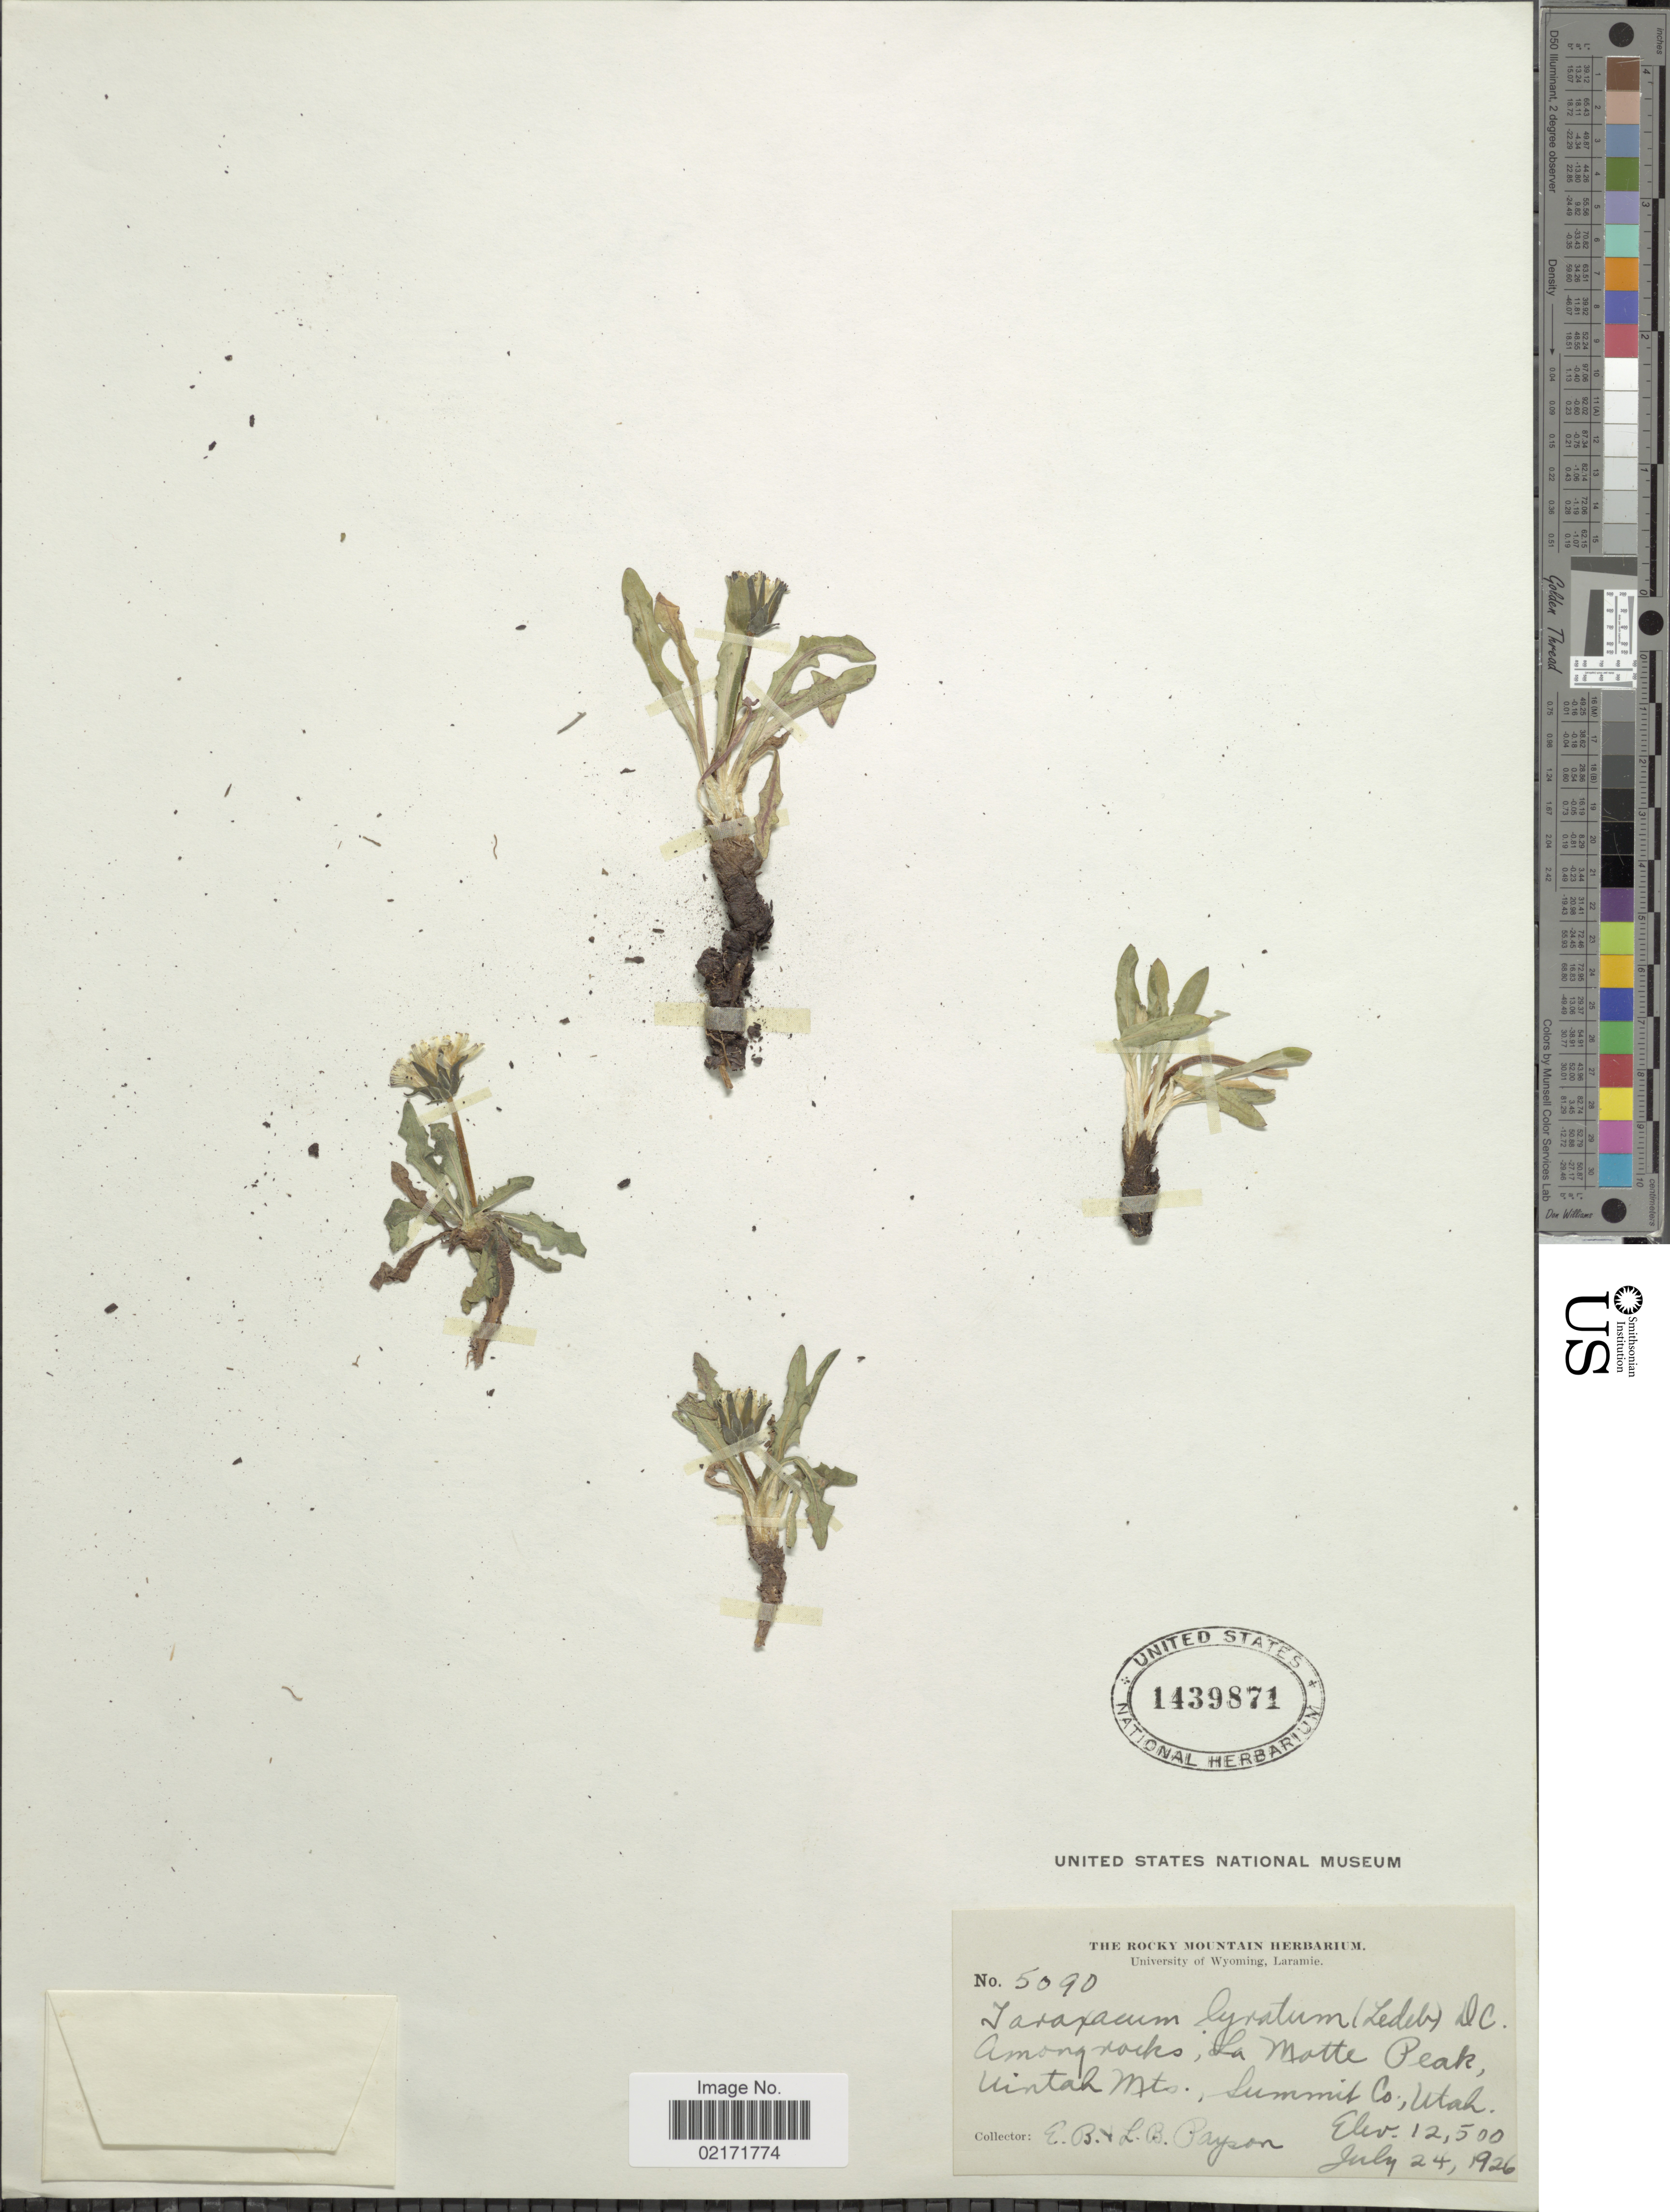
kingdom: Plantae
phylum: Tracheophyta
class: Magnoliopsida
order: Asterales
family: Asteraceae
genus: Taraxacum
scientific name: Taraxacum lyratum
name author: (Ledeb.) DC.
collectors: E. B. Payson & L. Payson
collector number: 5090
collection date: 1926-07-24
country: United States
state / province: Utah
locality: Among rocks, La Motte Peak, Uintah Mts., Summit Co., Utah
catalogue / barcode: US 1439871